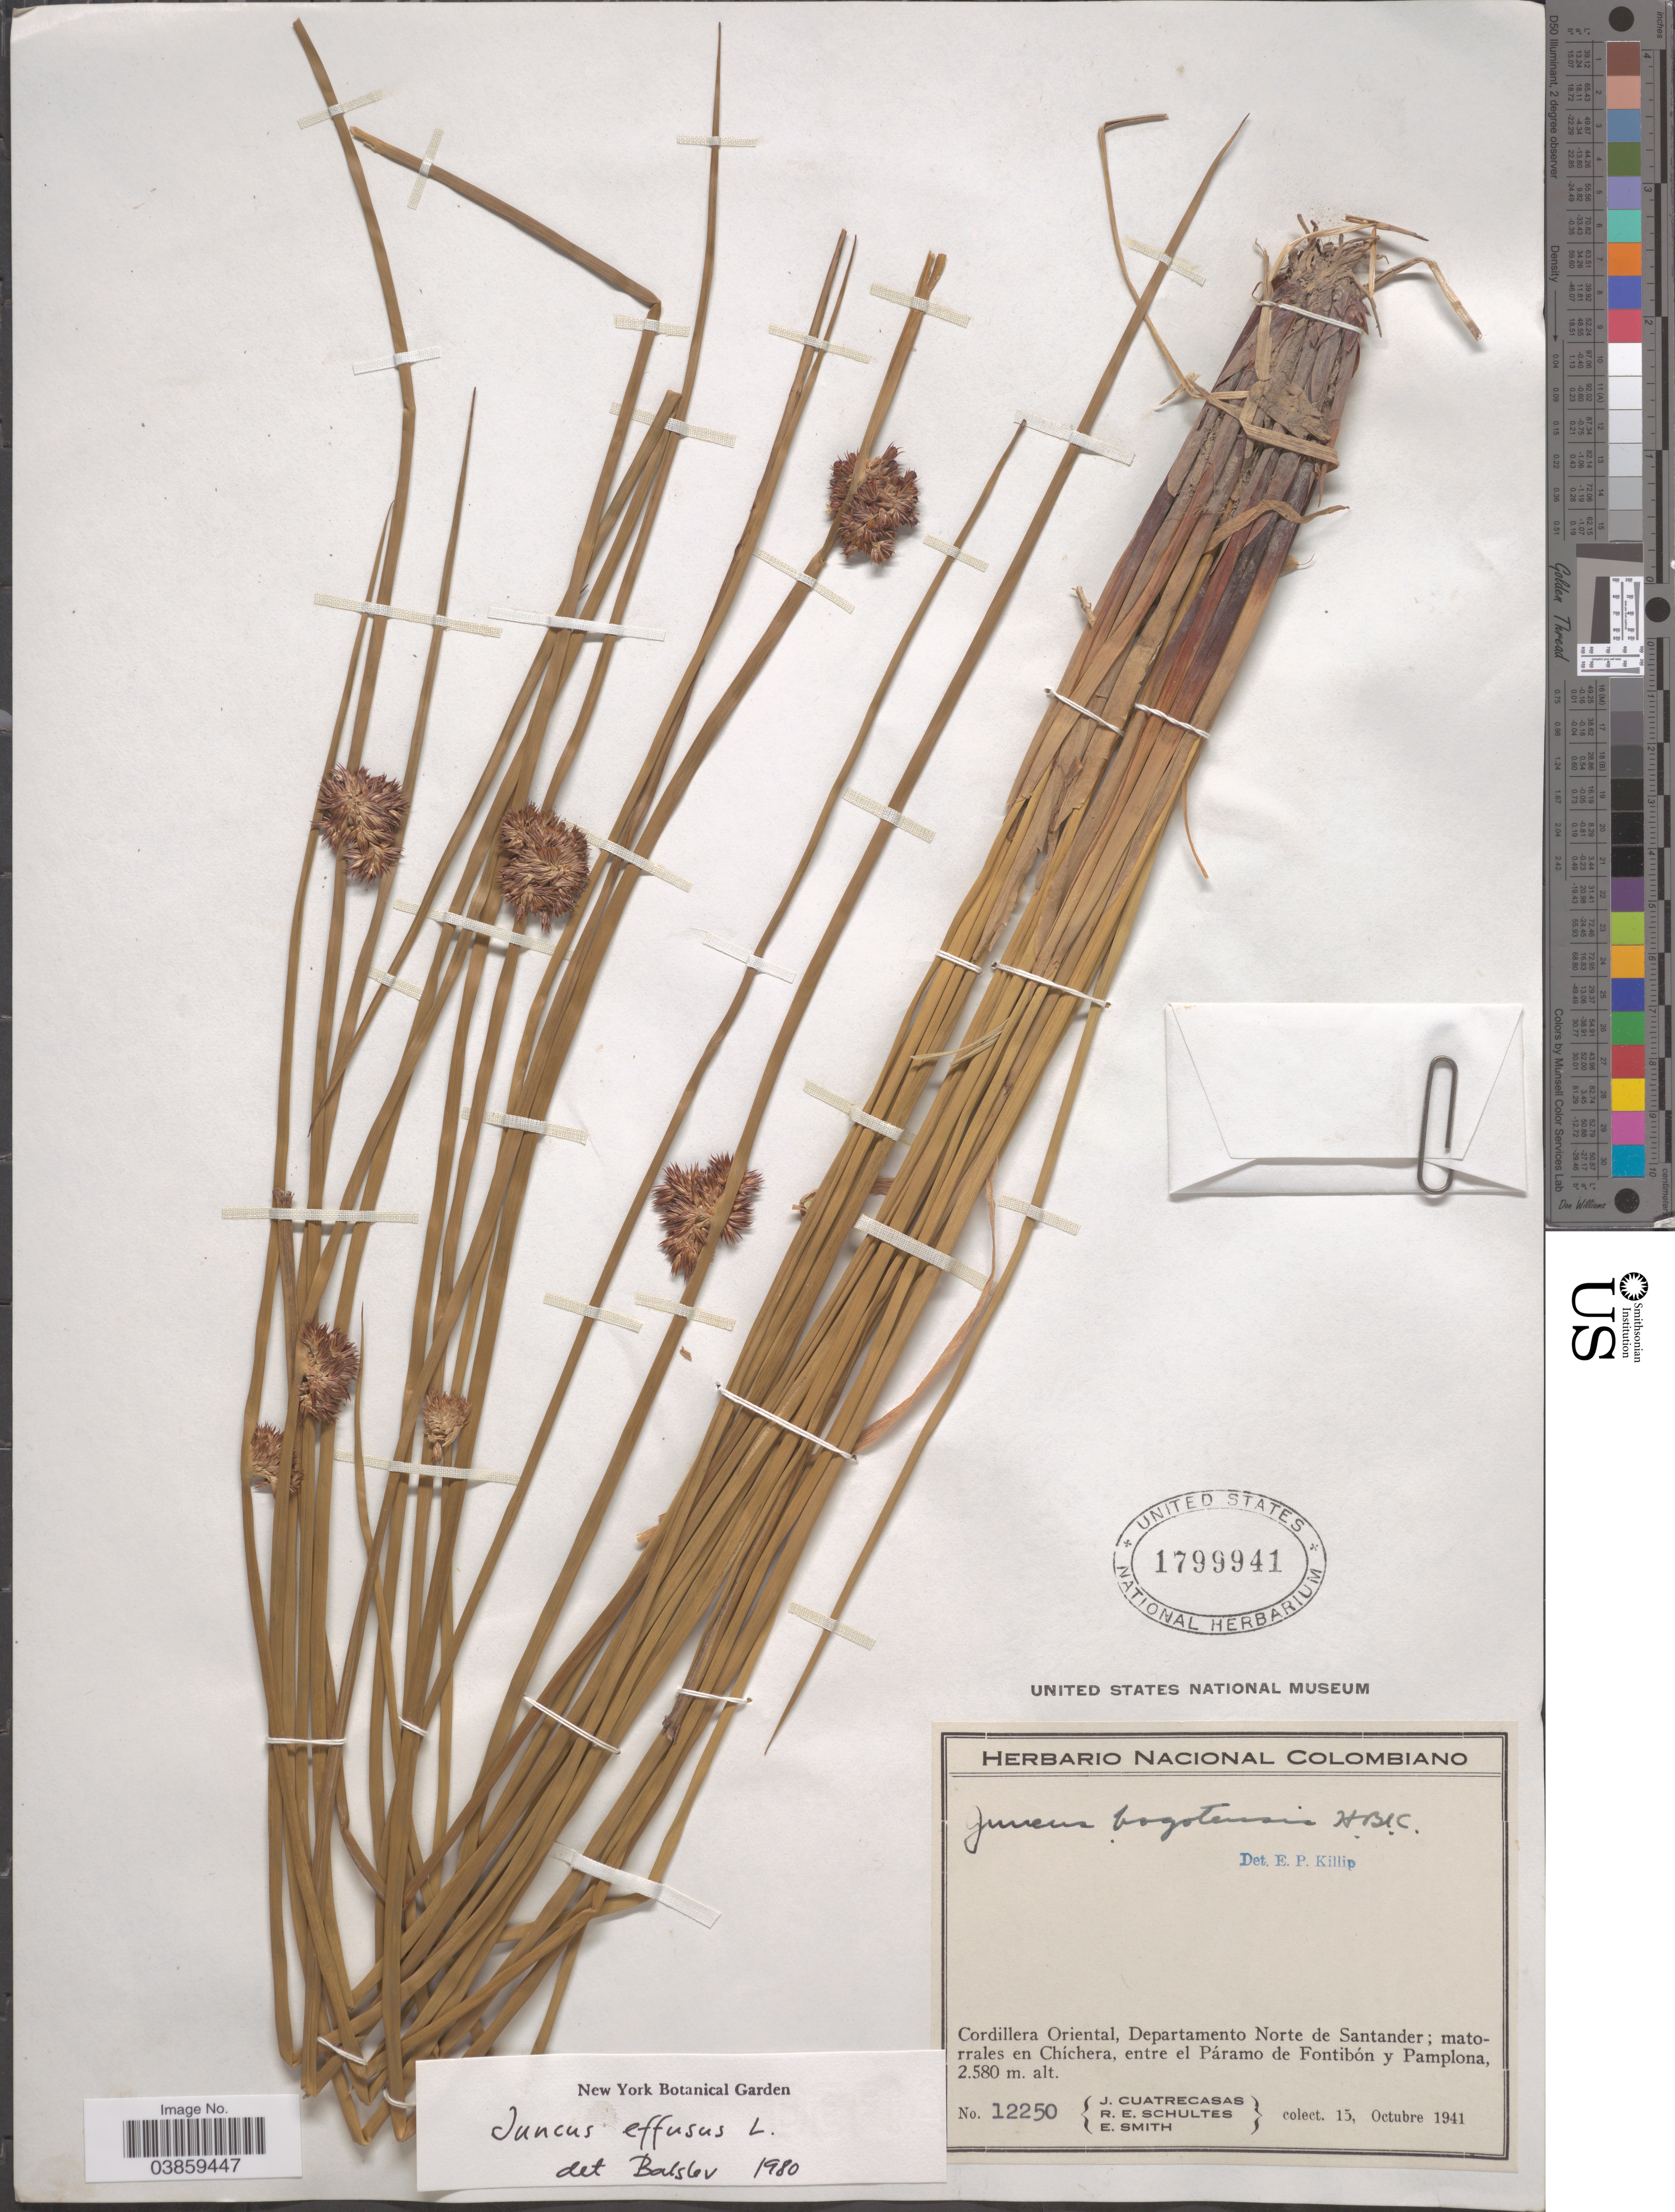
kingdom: Plantae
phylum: Tracheophyta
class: Liliopsida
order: Poales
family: Juncaceae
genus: Juncus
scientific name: Juncus effusus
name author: L.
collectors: J. Cuatrecasas, R. E. Schultes & E. Mott-Smith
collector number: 12250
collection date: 1941-10-15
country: Colombia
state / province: Norte de Santander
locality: Cordillera Oriental, Departamento Norte de Santander; matorrales en Chíchera, entre el Páramo de Fontibón y Pamplona.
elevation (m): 2580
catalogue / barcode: US 1799941